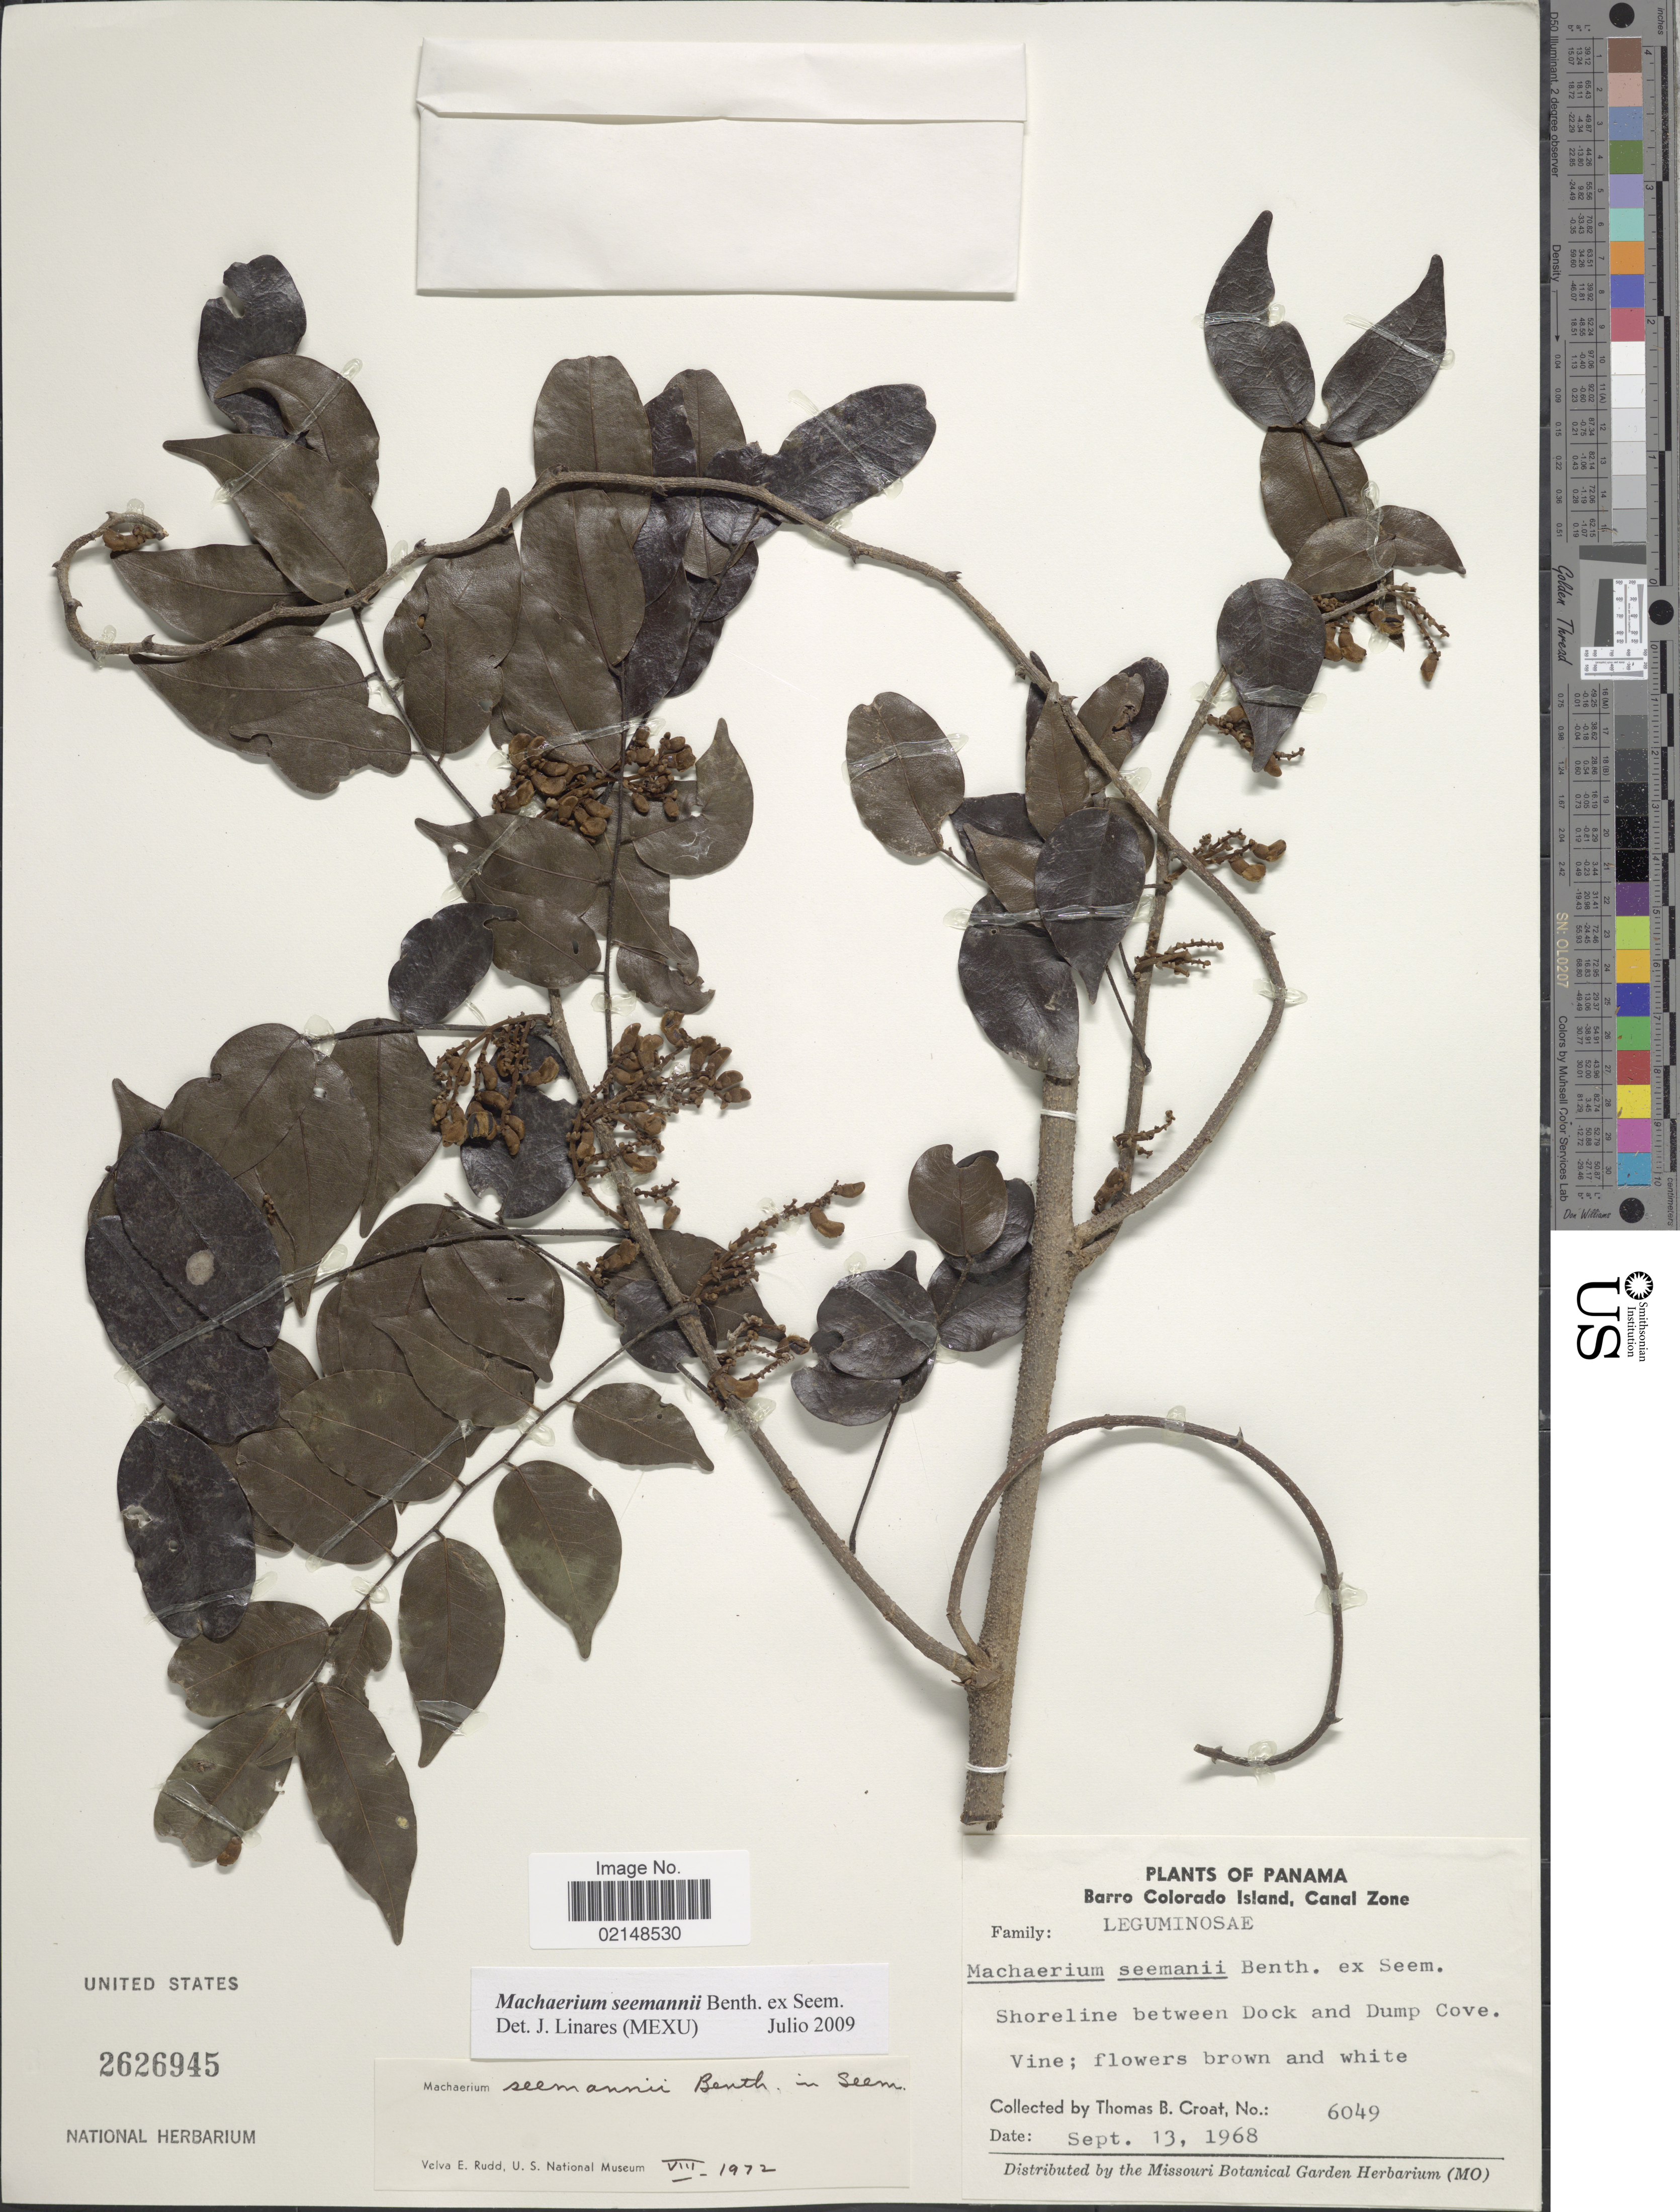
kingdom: Plantae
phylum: Tracheophyta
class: Magnoliopsida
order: Fabales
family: Fabaceae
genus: Machaerium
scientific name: Machaerium seemanni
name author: Benth. in Seem.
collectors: T. B. Croat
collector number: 6049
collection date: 1968-09-13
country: Panama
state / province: Panamá Oeste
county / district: Canal Zone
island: Barro Colorado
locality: Barro Colorado Island, Canal Zone. Shoreline between Dock and Dump Cove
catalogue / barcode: US 2626945